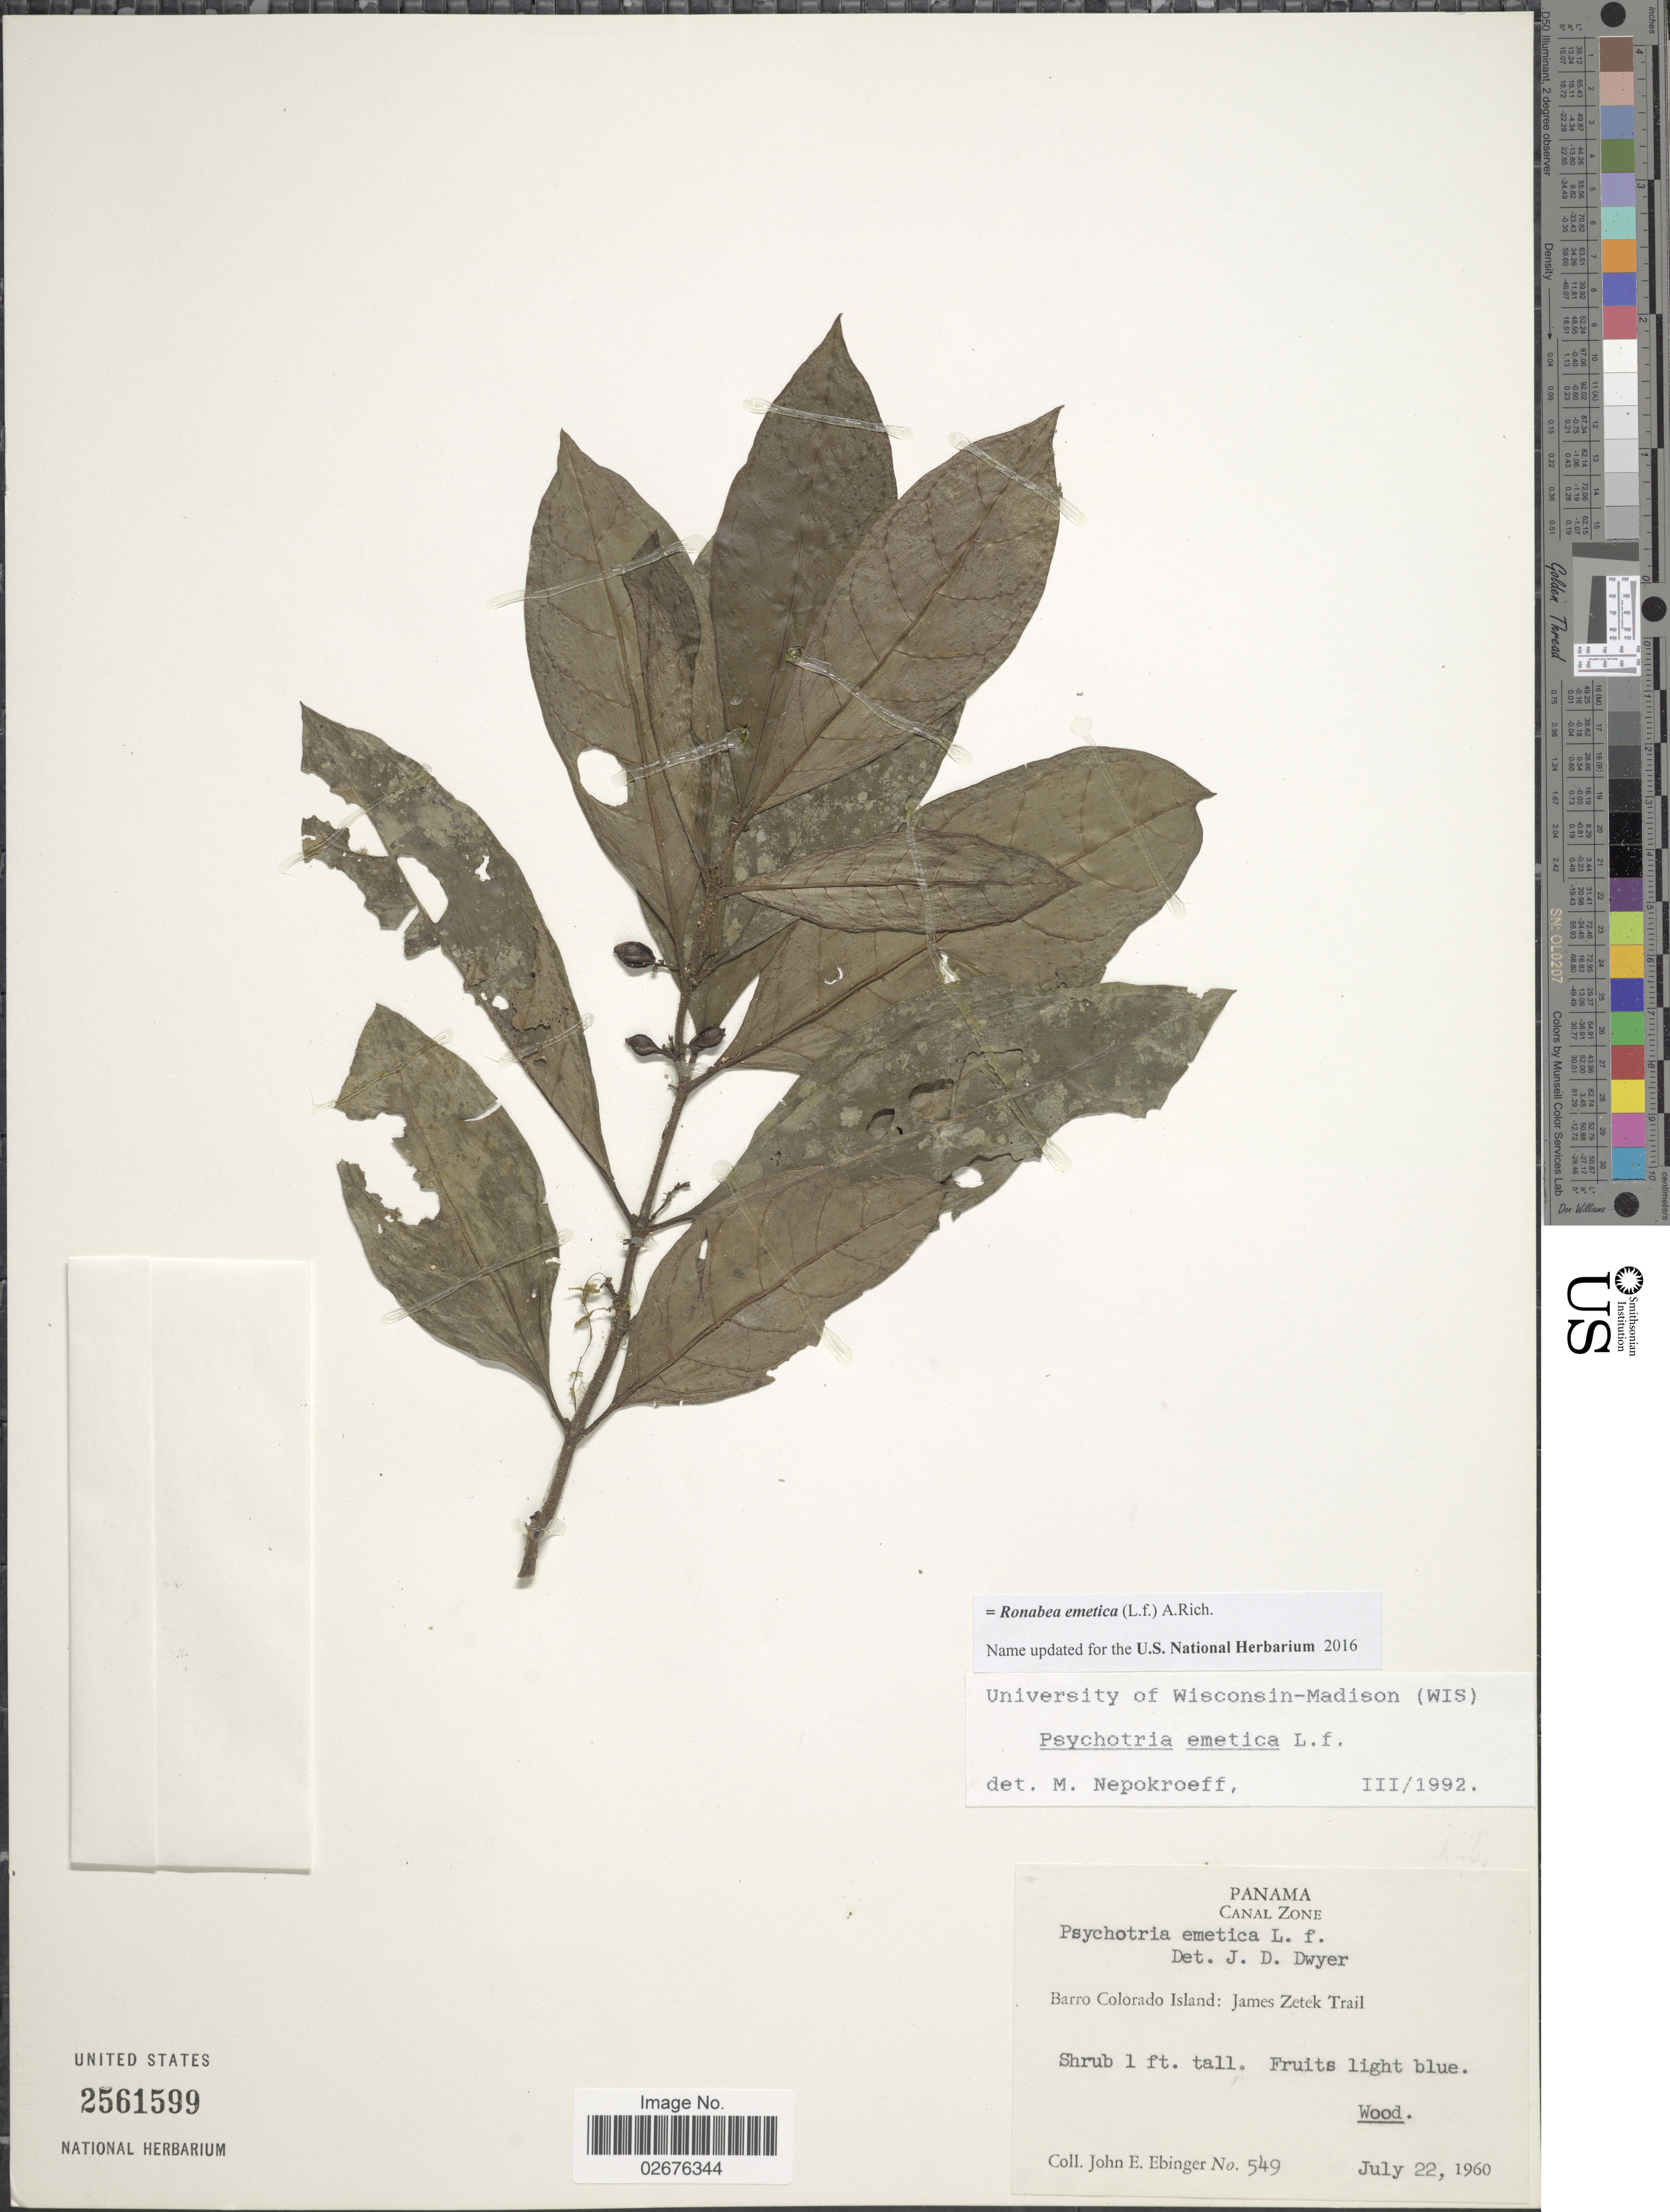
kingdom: Plantae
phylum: Tracheophyta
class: Magnoliopsida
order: Gentianales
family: Rubiaceae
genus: Ronabea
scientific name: Ronabea emetica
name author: (L. f.) A. Rich.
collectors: J. Ebinger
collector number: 549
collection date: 1960-07-22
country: Panama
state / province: Panamá Oeste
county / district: Canal Zone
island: Barro Colorado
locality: Canal Zone. Barro Colorado Island: James Zetek Trail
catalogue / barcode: US 2561599